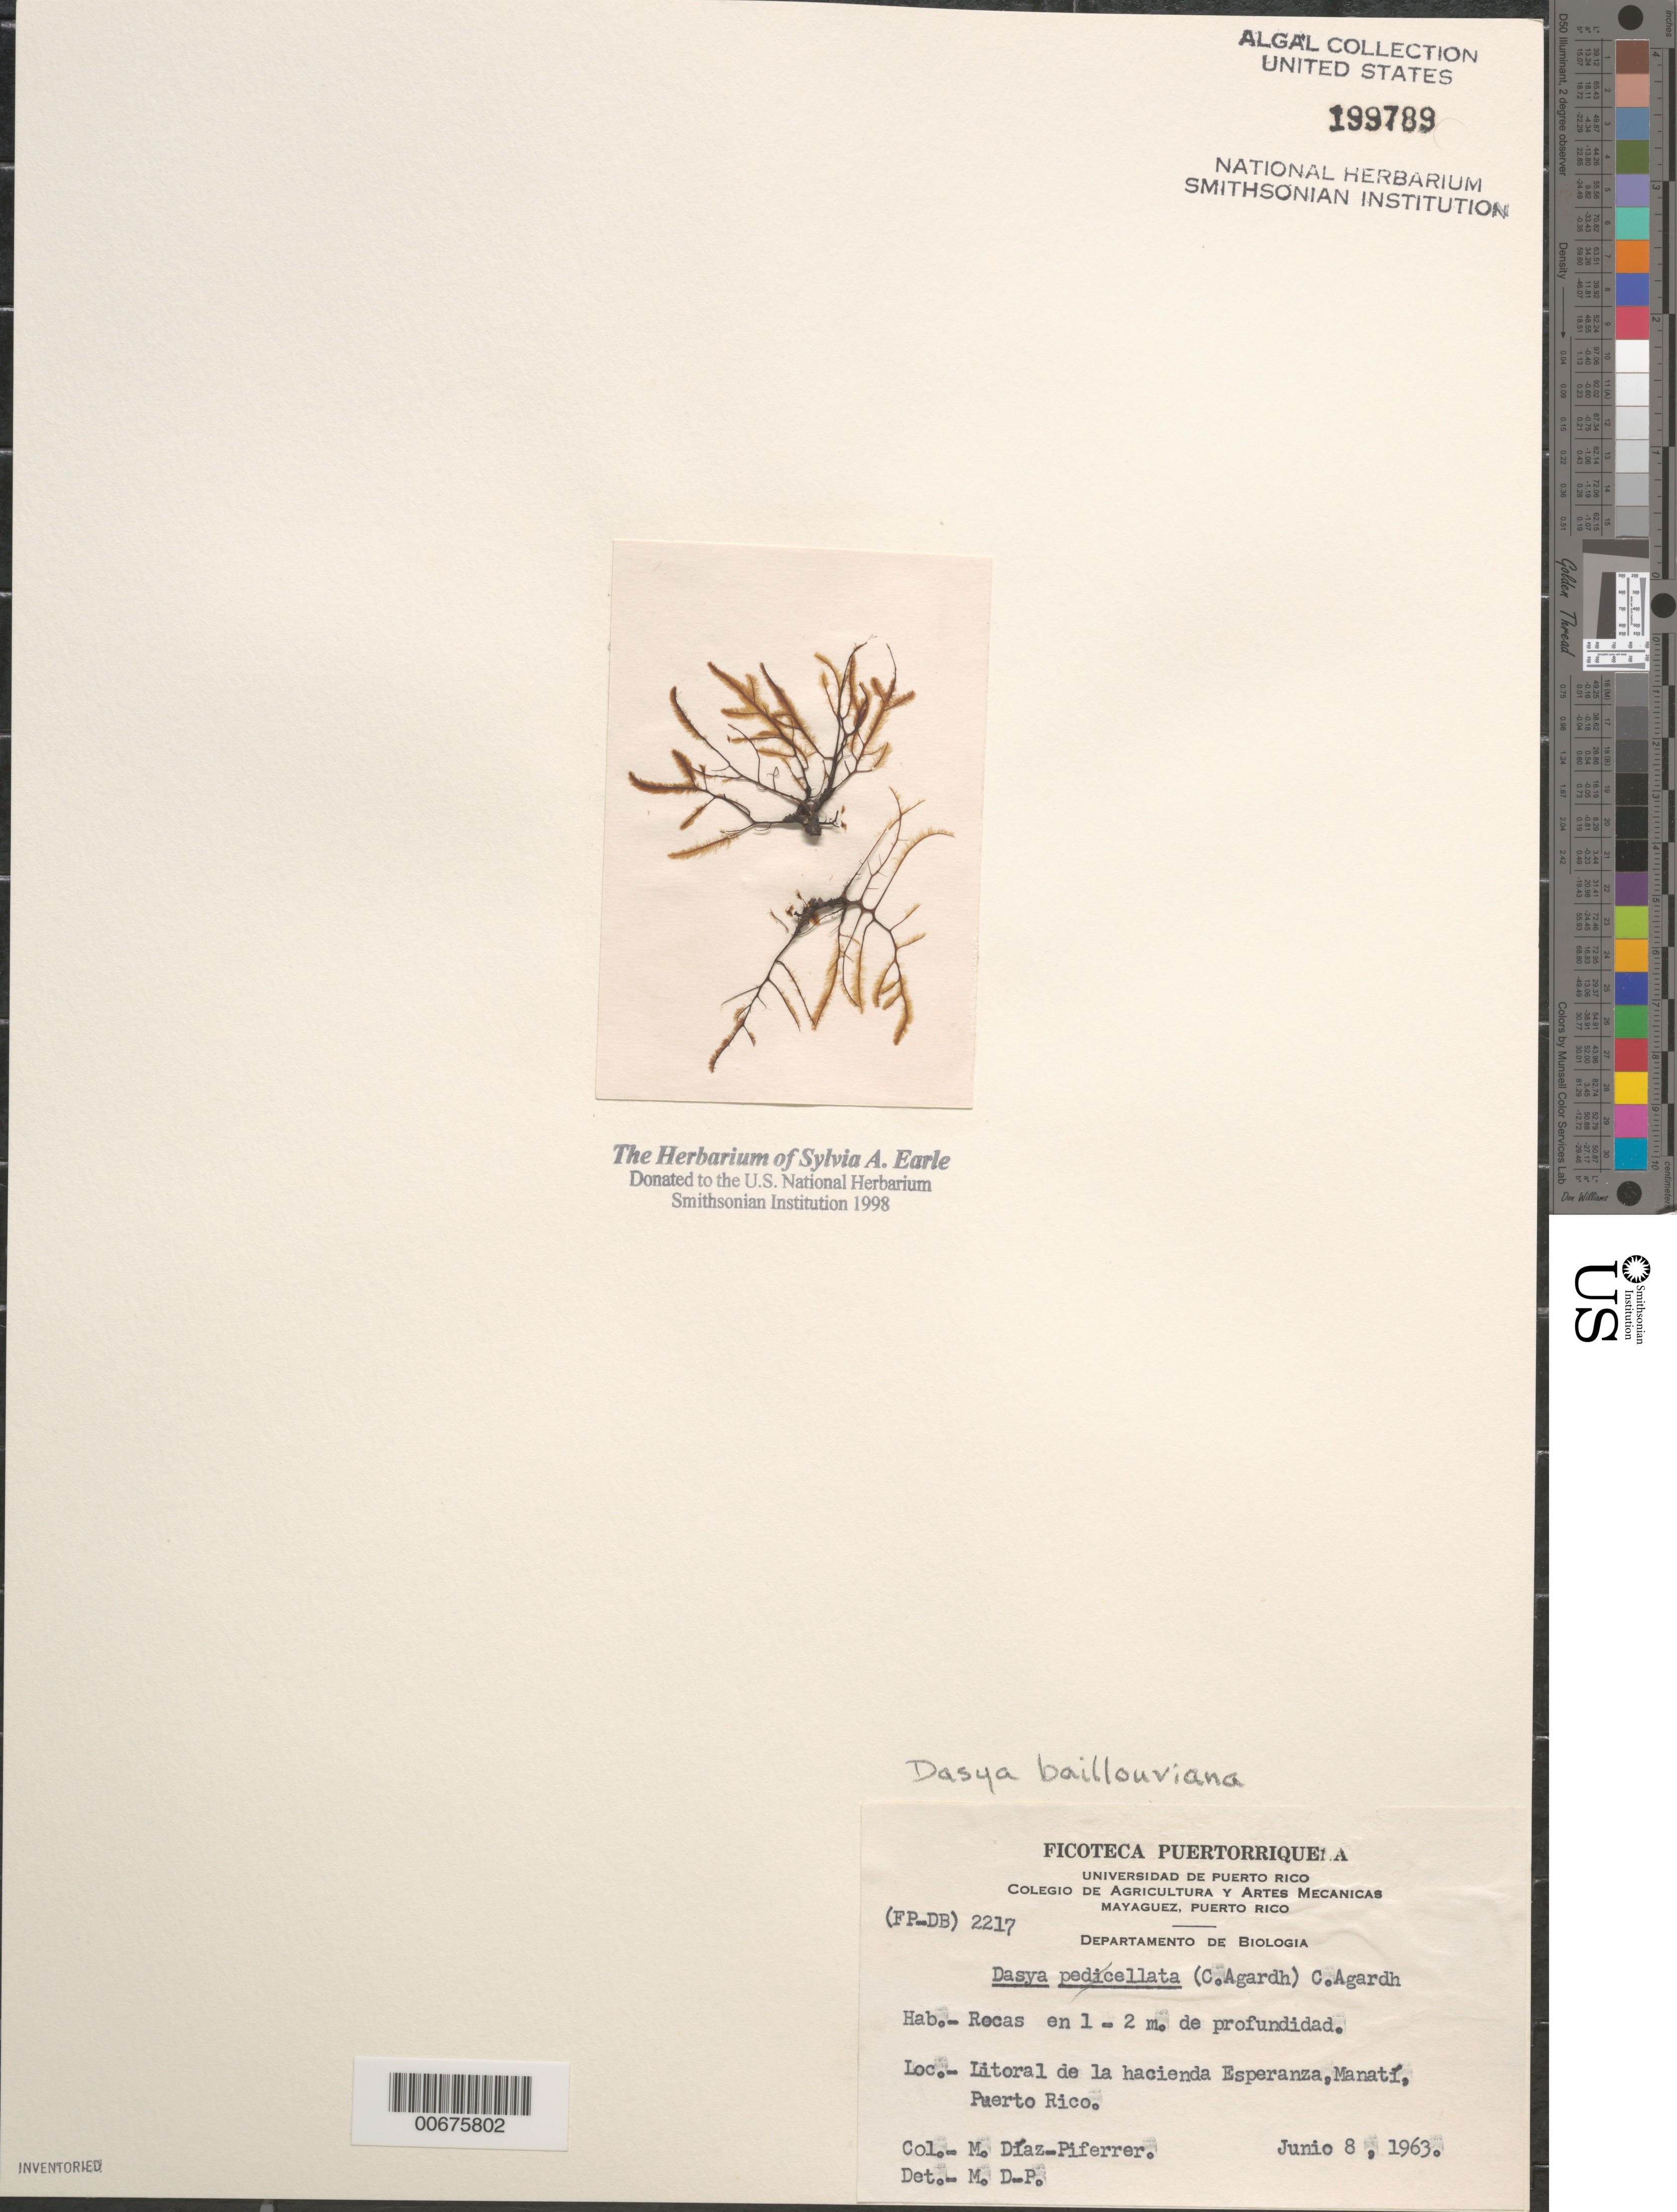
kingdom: Plantae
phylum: Rhodophyta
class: Florideophyceae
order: Ceramiales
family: Dasyaceae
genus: Dasya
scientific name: Dasya pedicellata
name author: (C. Agardh) C. Agardh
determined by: Algae name updating Project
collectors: M. Diaz-Piferrer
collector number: (fp-db) 2217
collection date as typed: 08 Jun 1963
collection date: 1963-06-08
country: Puerto Rico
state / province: Manati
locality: La Hacienda Esperanza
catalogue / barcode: US 199789